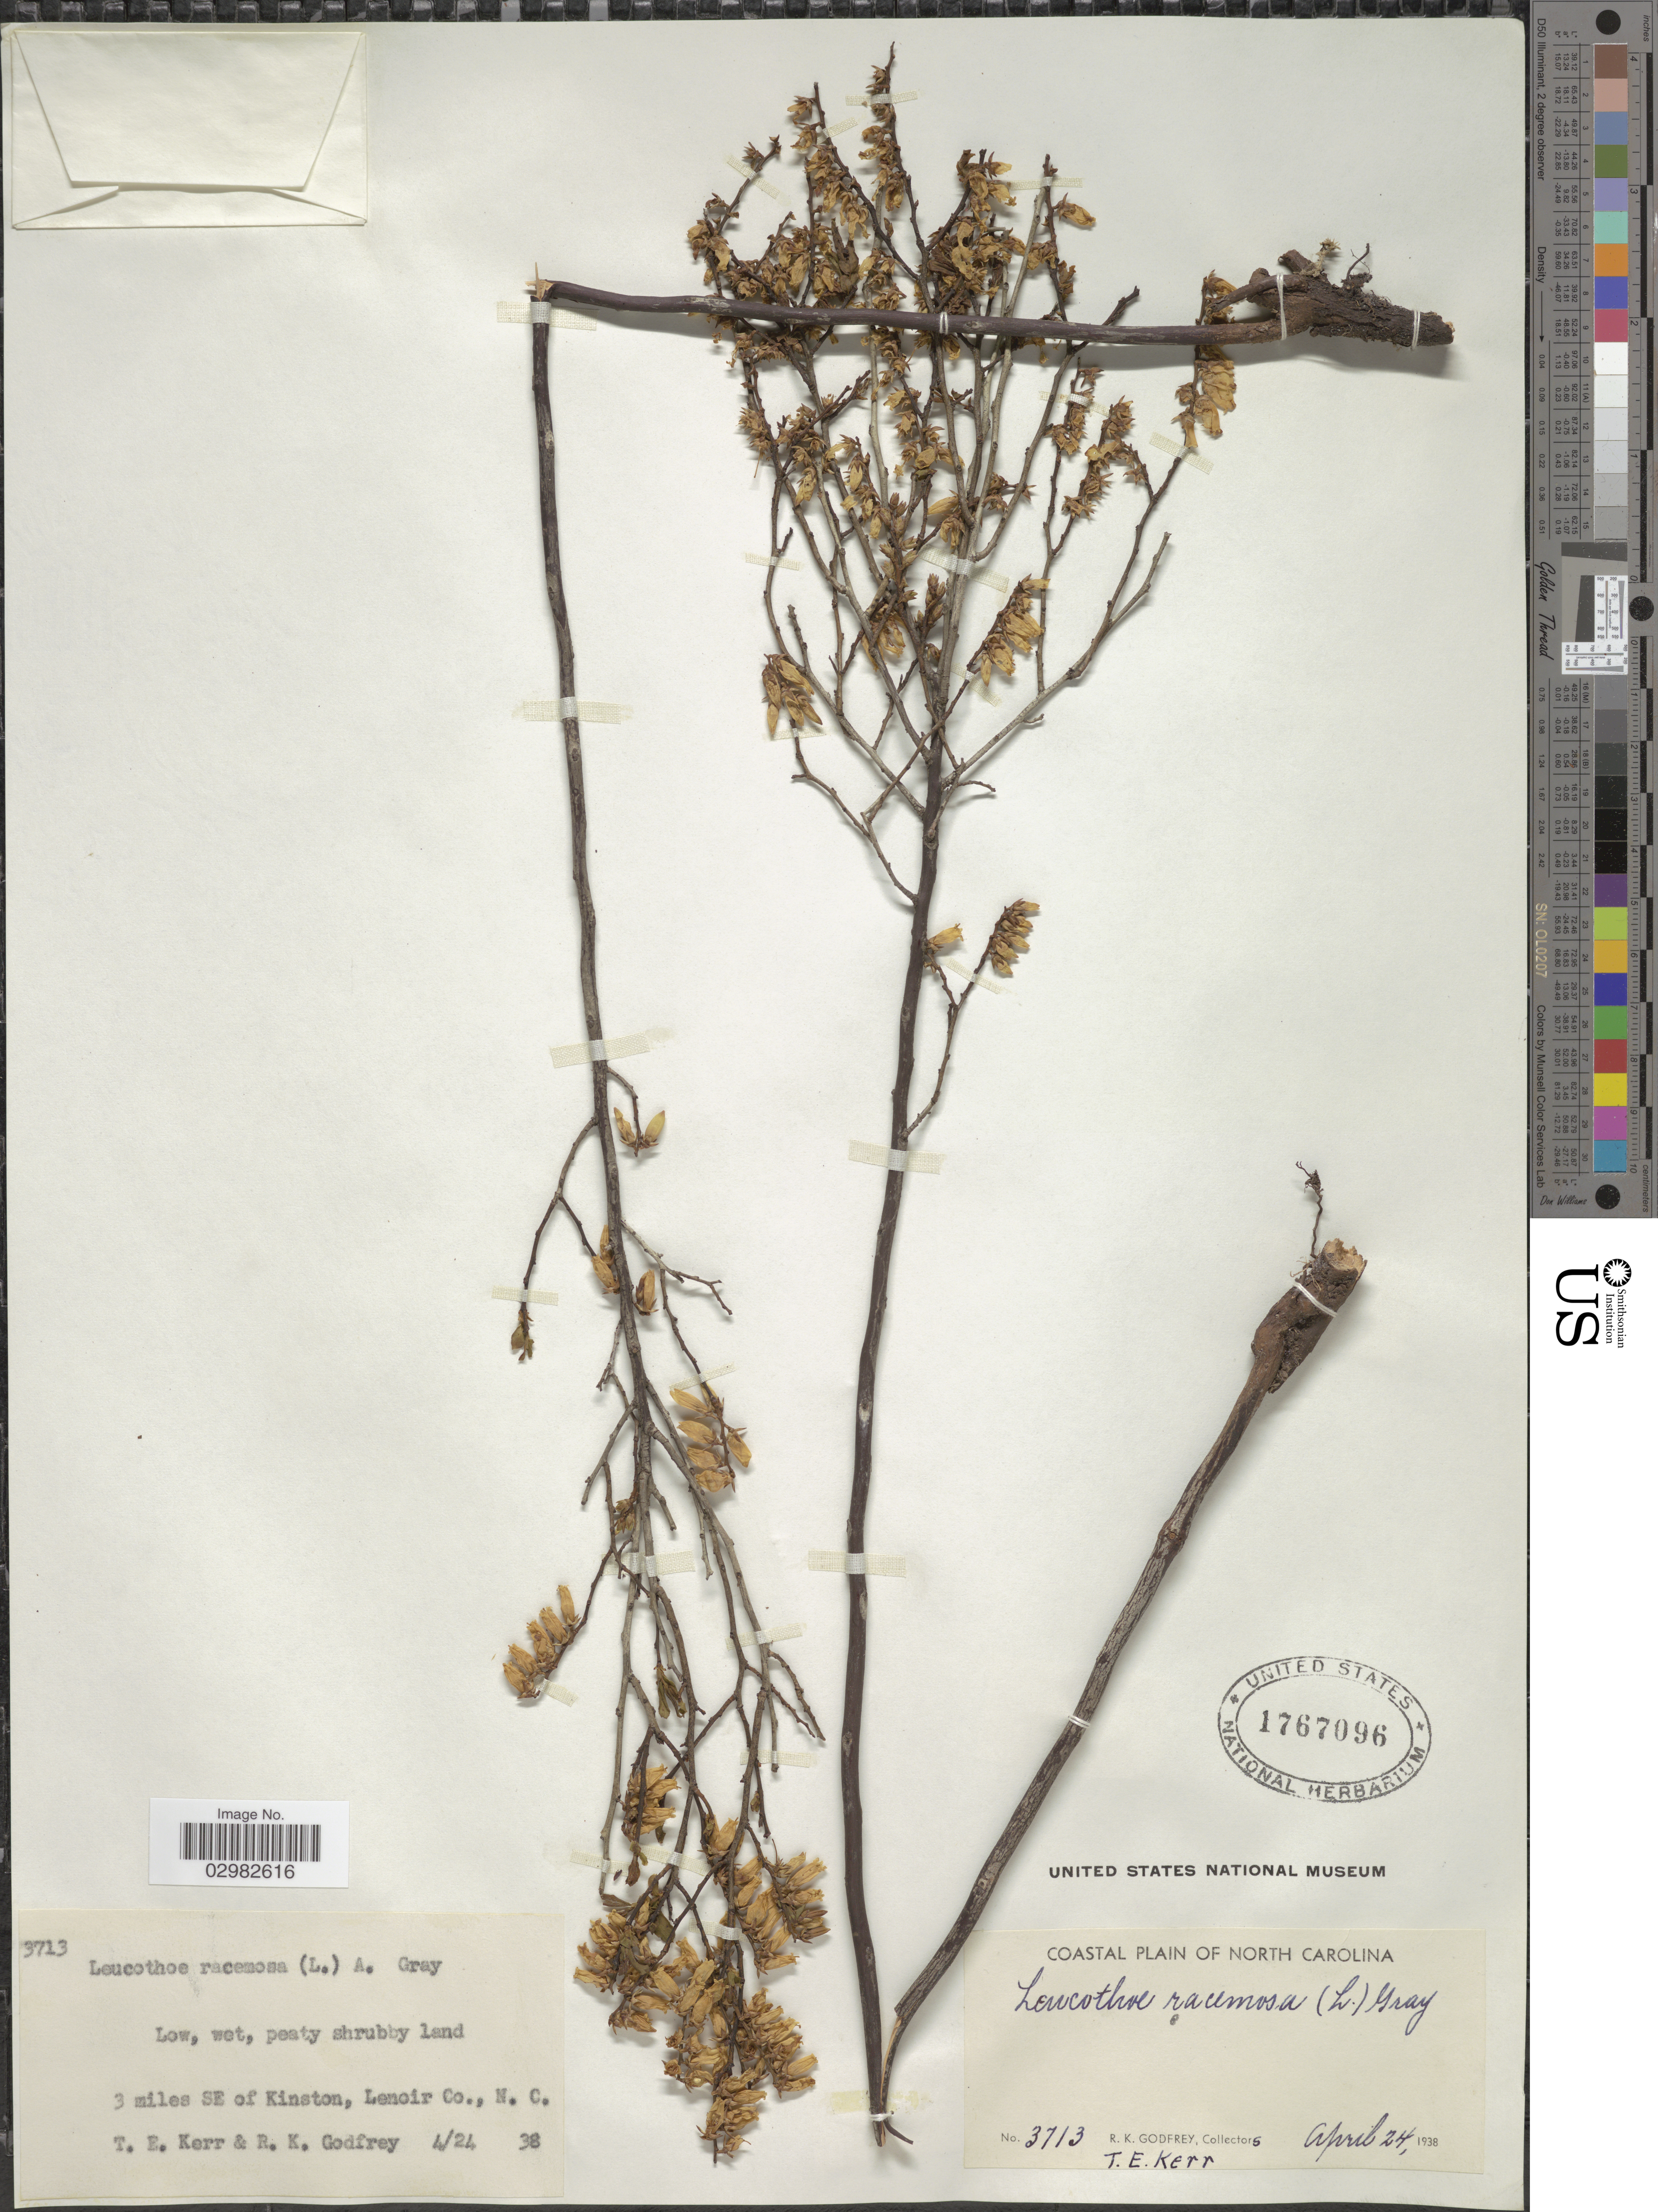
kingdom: Plantae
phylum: Tracheophyta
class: Magnoliopsida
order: Ericales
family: Ericaceae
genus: Leucothoe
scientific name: Leucothoë racemosa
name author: (L.) A. Gray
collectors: T. E. Kerr & R. K. Godfrey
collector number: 3713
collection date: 1938-04-24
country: United States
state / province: North Carolina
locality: Coastal Plain of North Carolina, 3 miles SE of Kinston, Lenoir Co.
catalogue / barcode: US 1767096